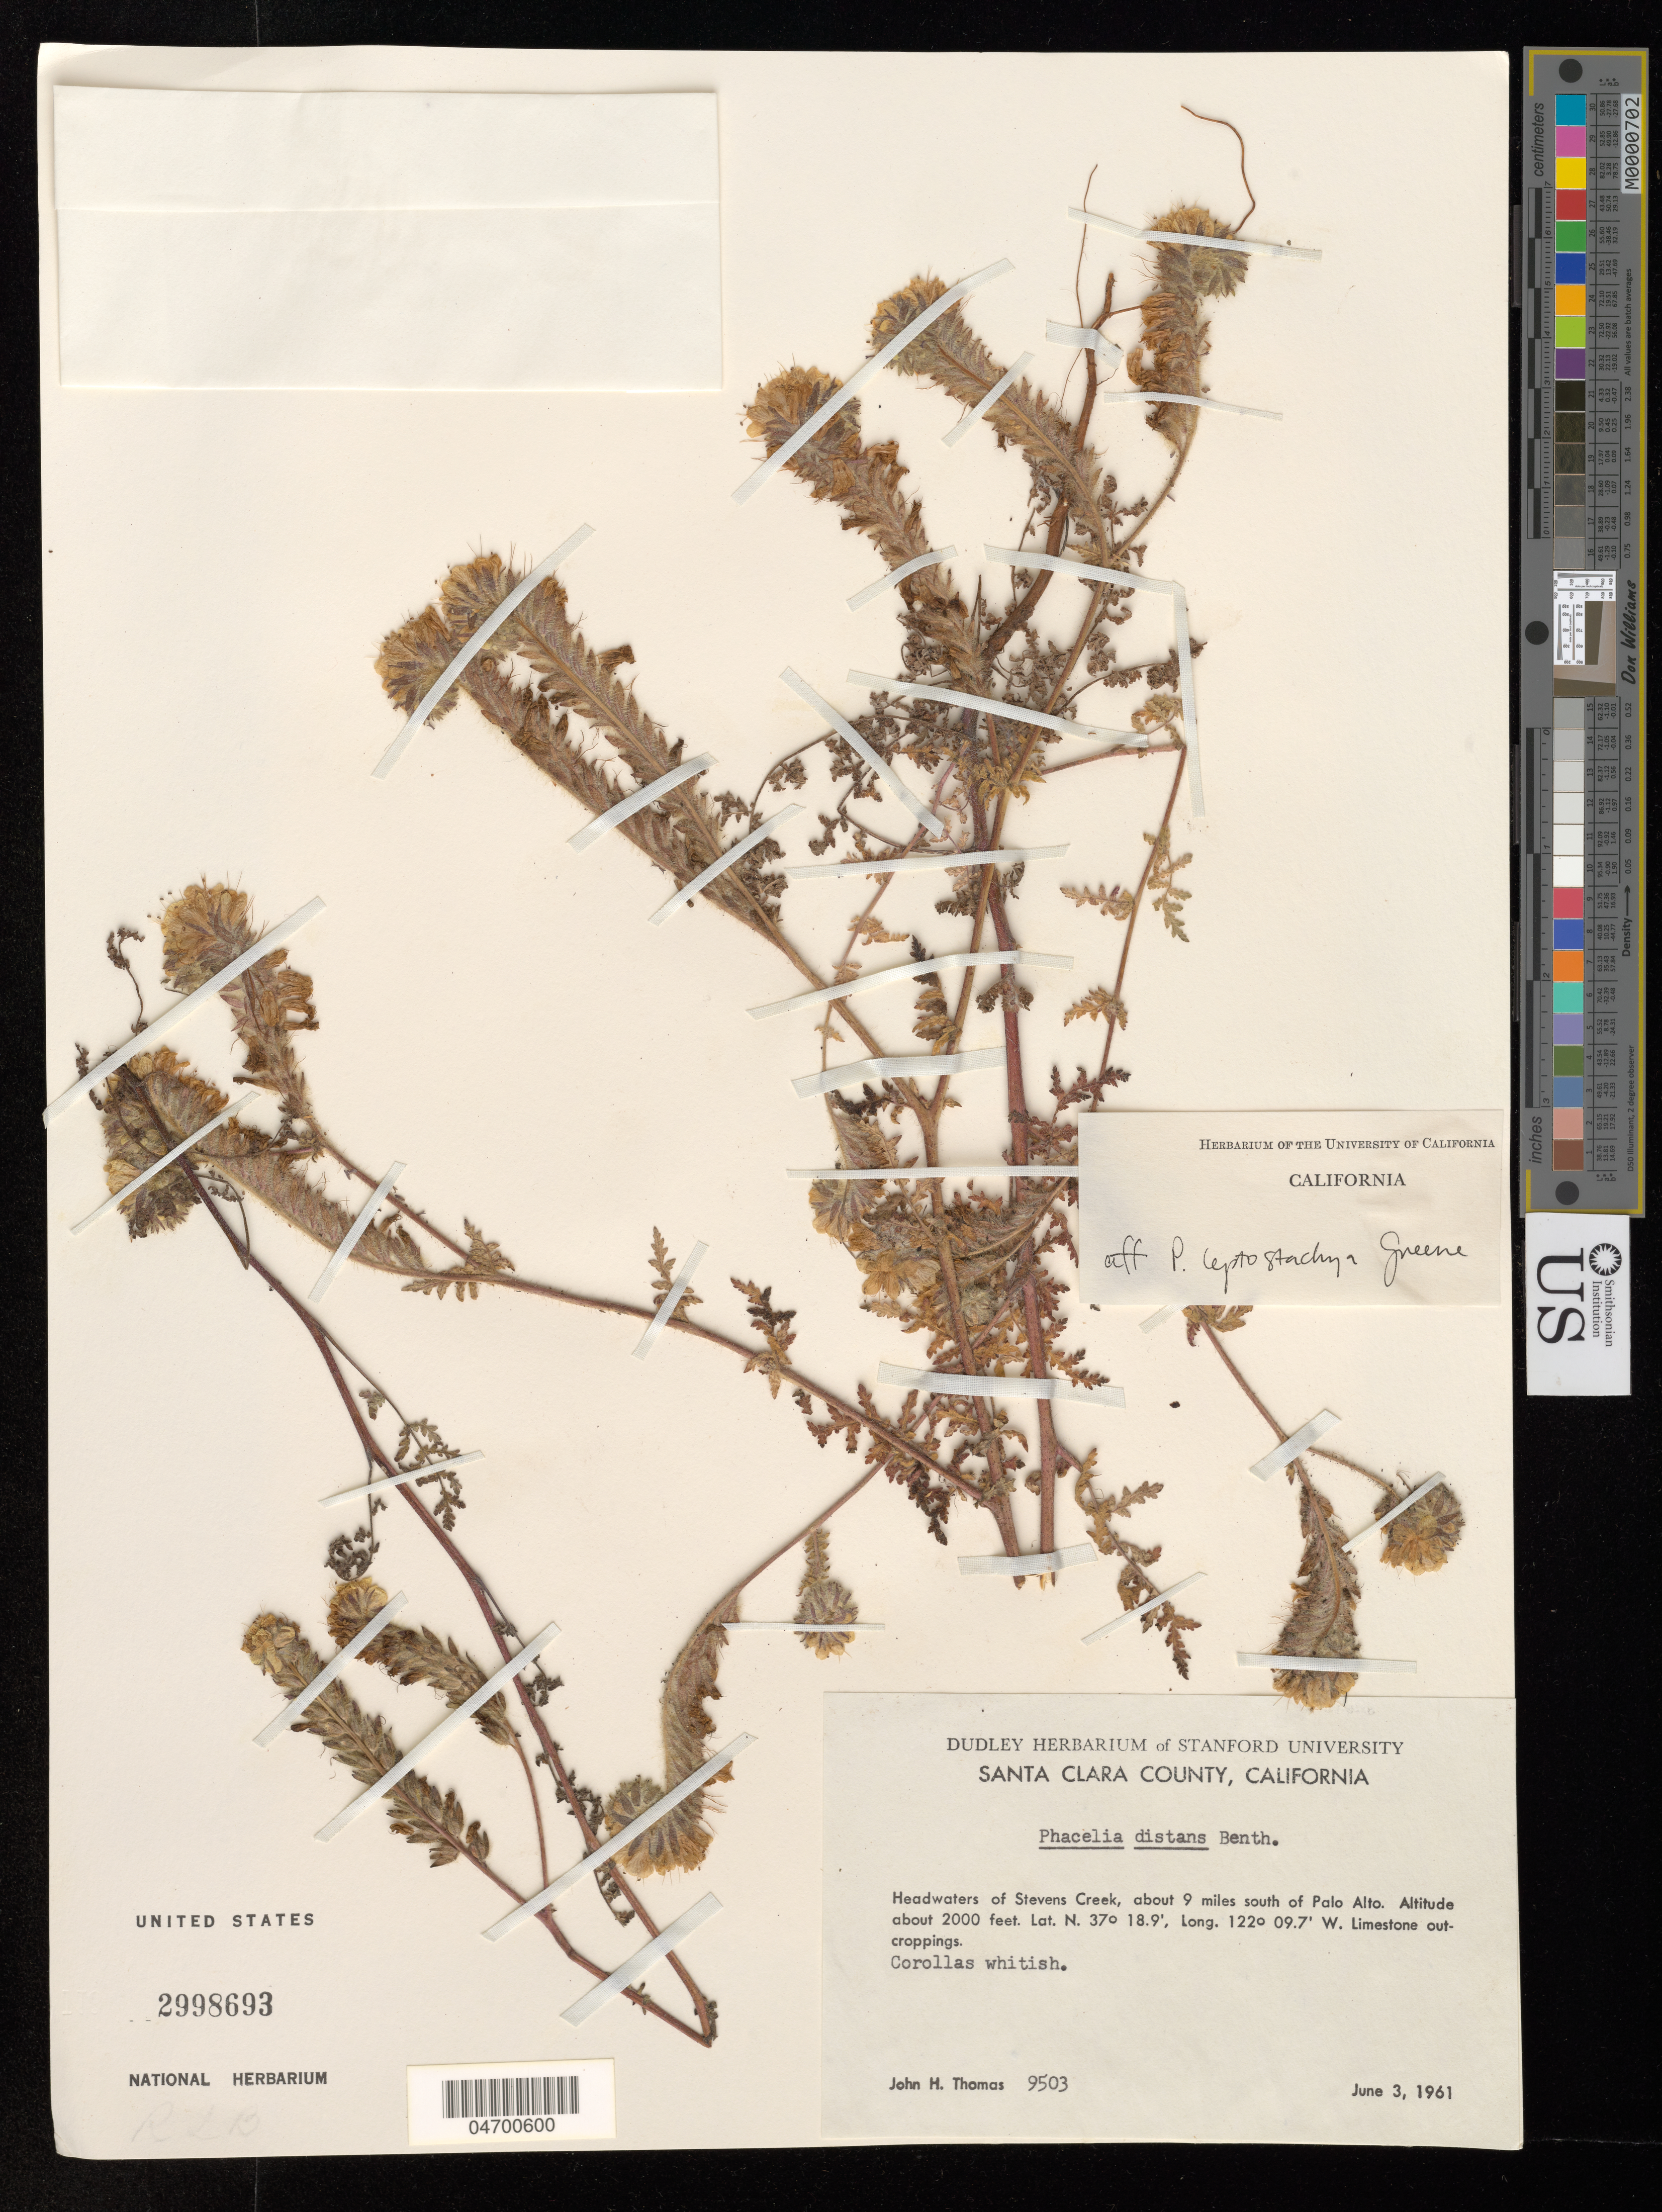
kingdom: Plantae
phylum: Tracheophyta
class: Magnoliopsida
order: Boraginales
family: Hydrophyllaceae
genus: Phacelia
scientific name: Phacelia leptostachya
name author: Greene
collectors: J. H. Thomas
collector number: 9503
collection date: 1961-06-03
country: United States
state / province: California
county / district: Santa Clara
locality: Santa Clara County. Headwaters of Stevens Creek, about 9 miles south of Palo Alto.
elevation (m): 610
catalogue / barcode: US 2998693